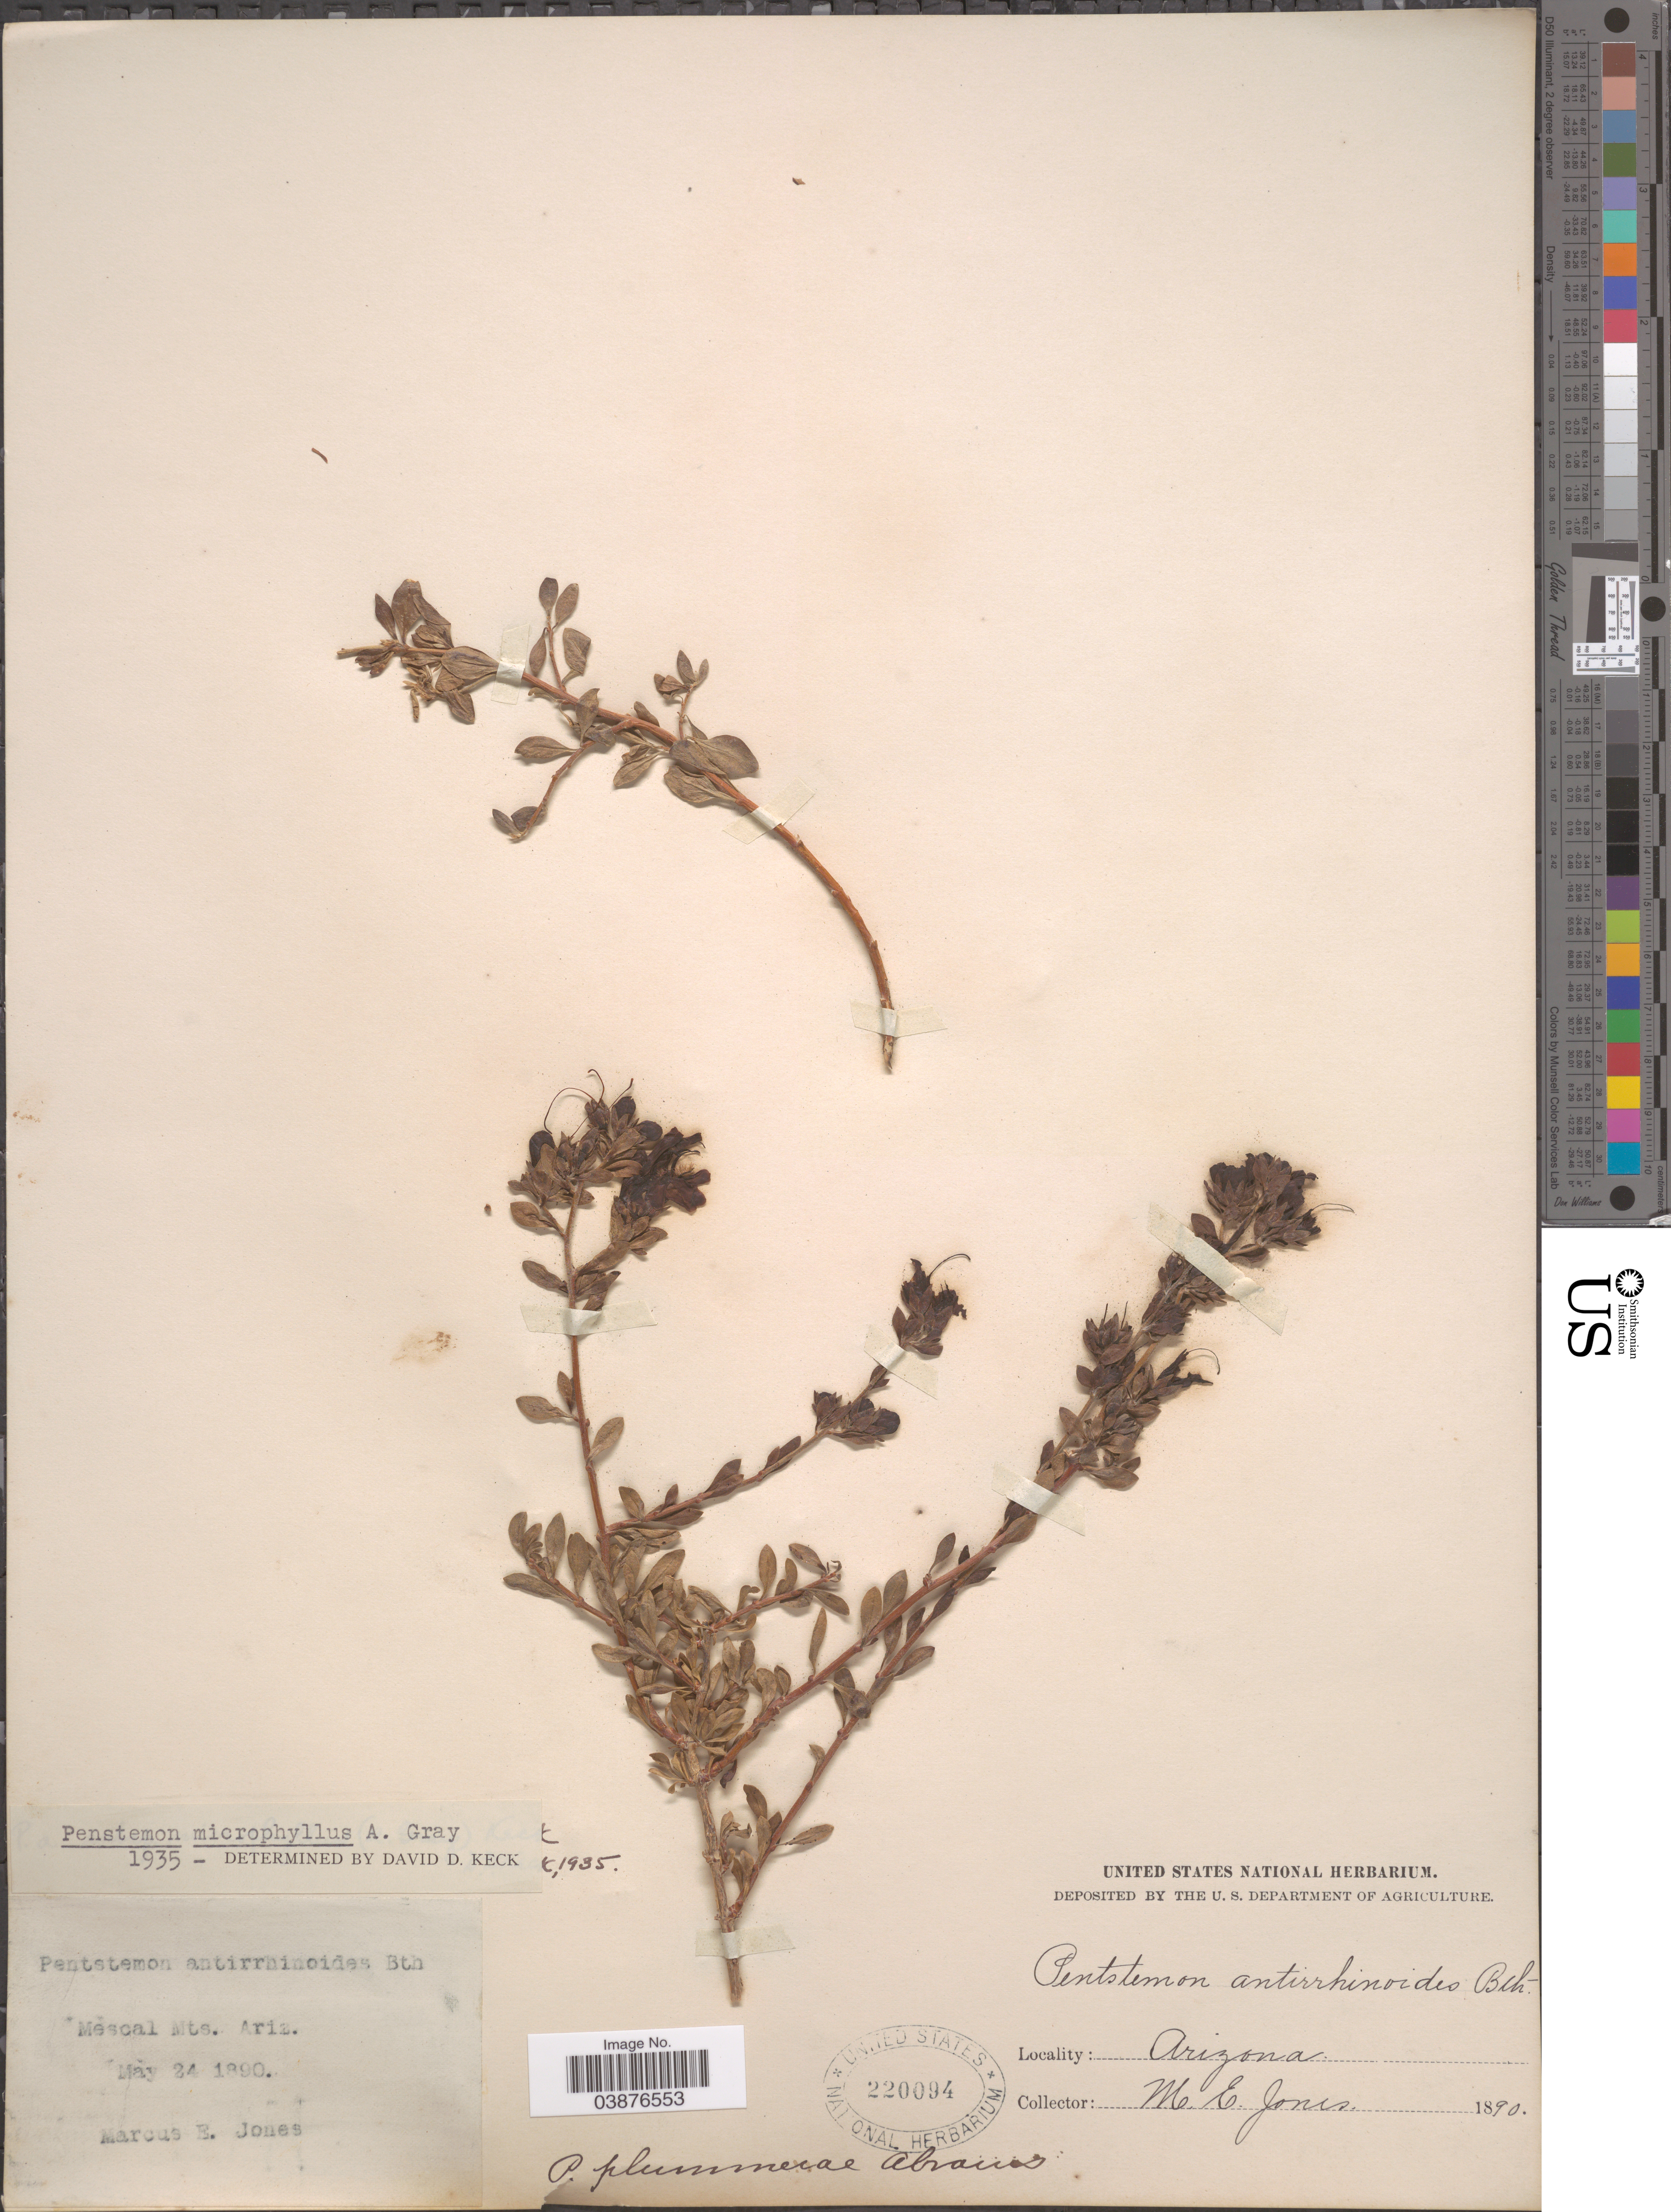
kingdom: Plantae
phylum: Tracheophyta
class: Magnoliopsida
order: Lamiales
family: Plantaginaceae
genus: Penstemon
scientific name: Penstemon microphyllus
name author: A. Gray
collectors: M. E. Jones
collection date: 1890-05-24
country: United States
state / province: Arizona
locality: Mescal Mts.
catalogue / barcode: US 220094